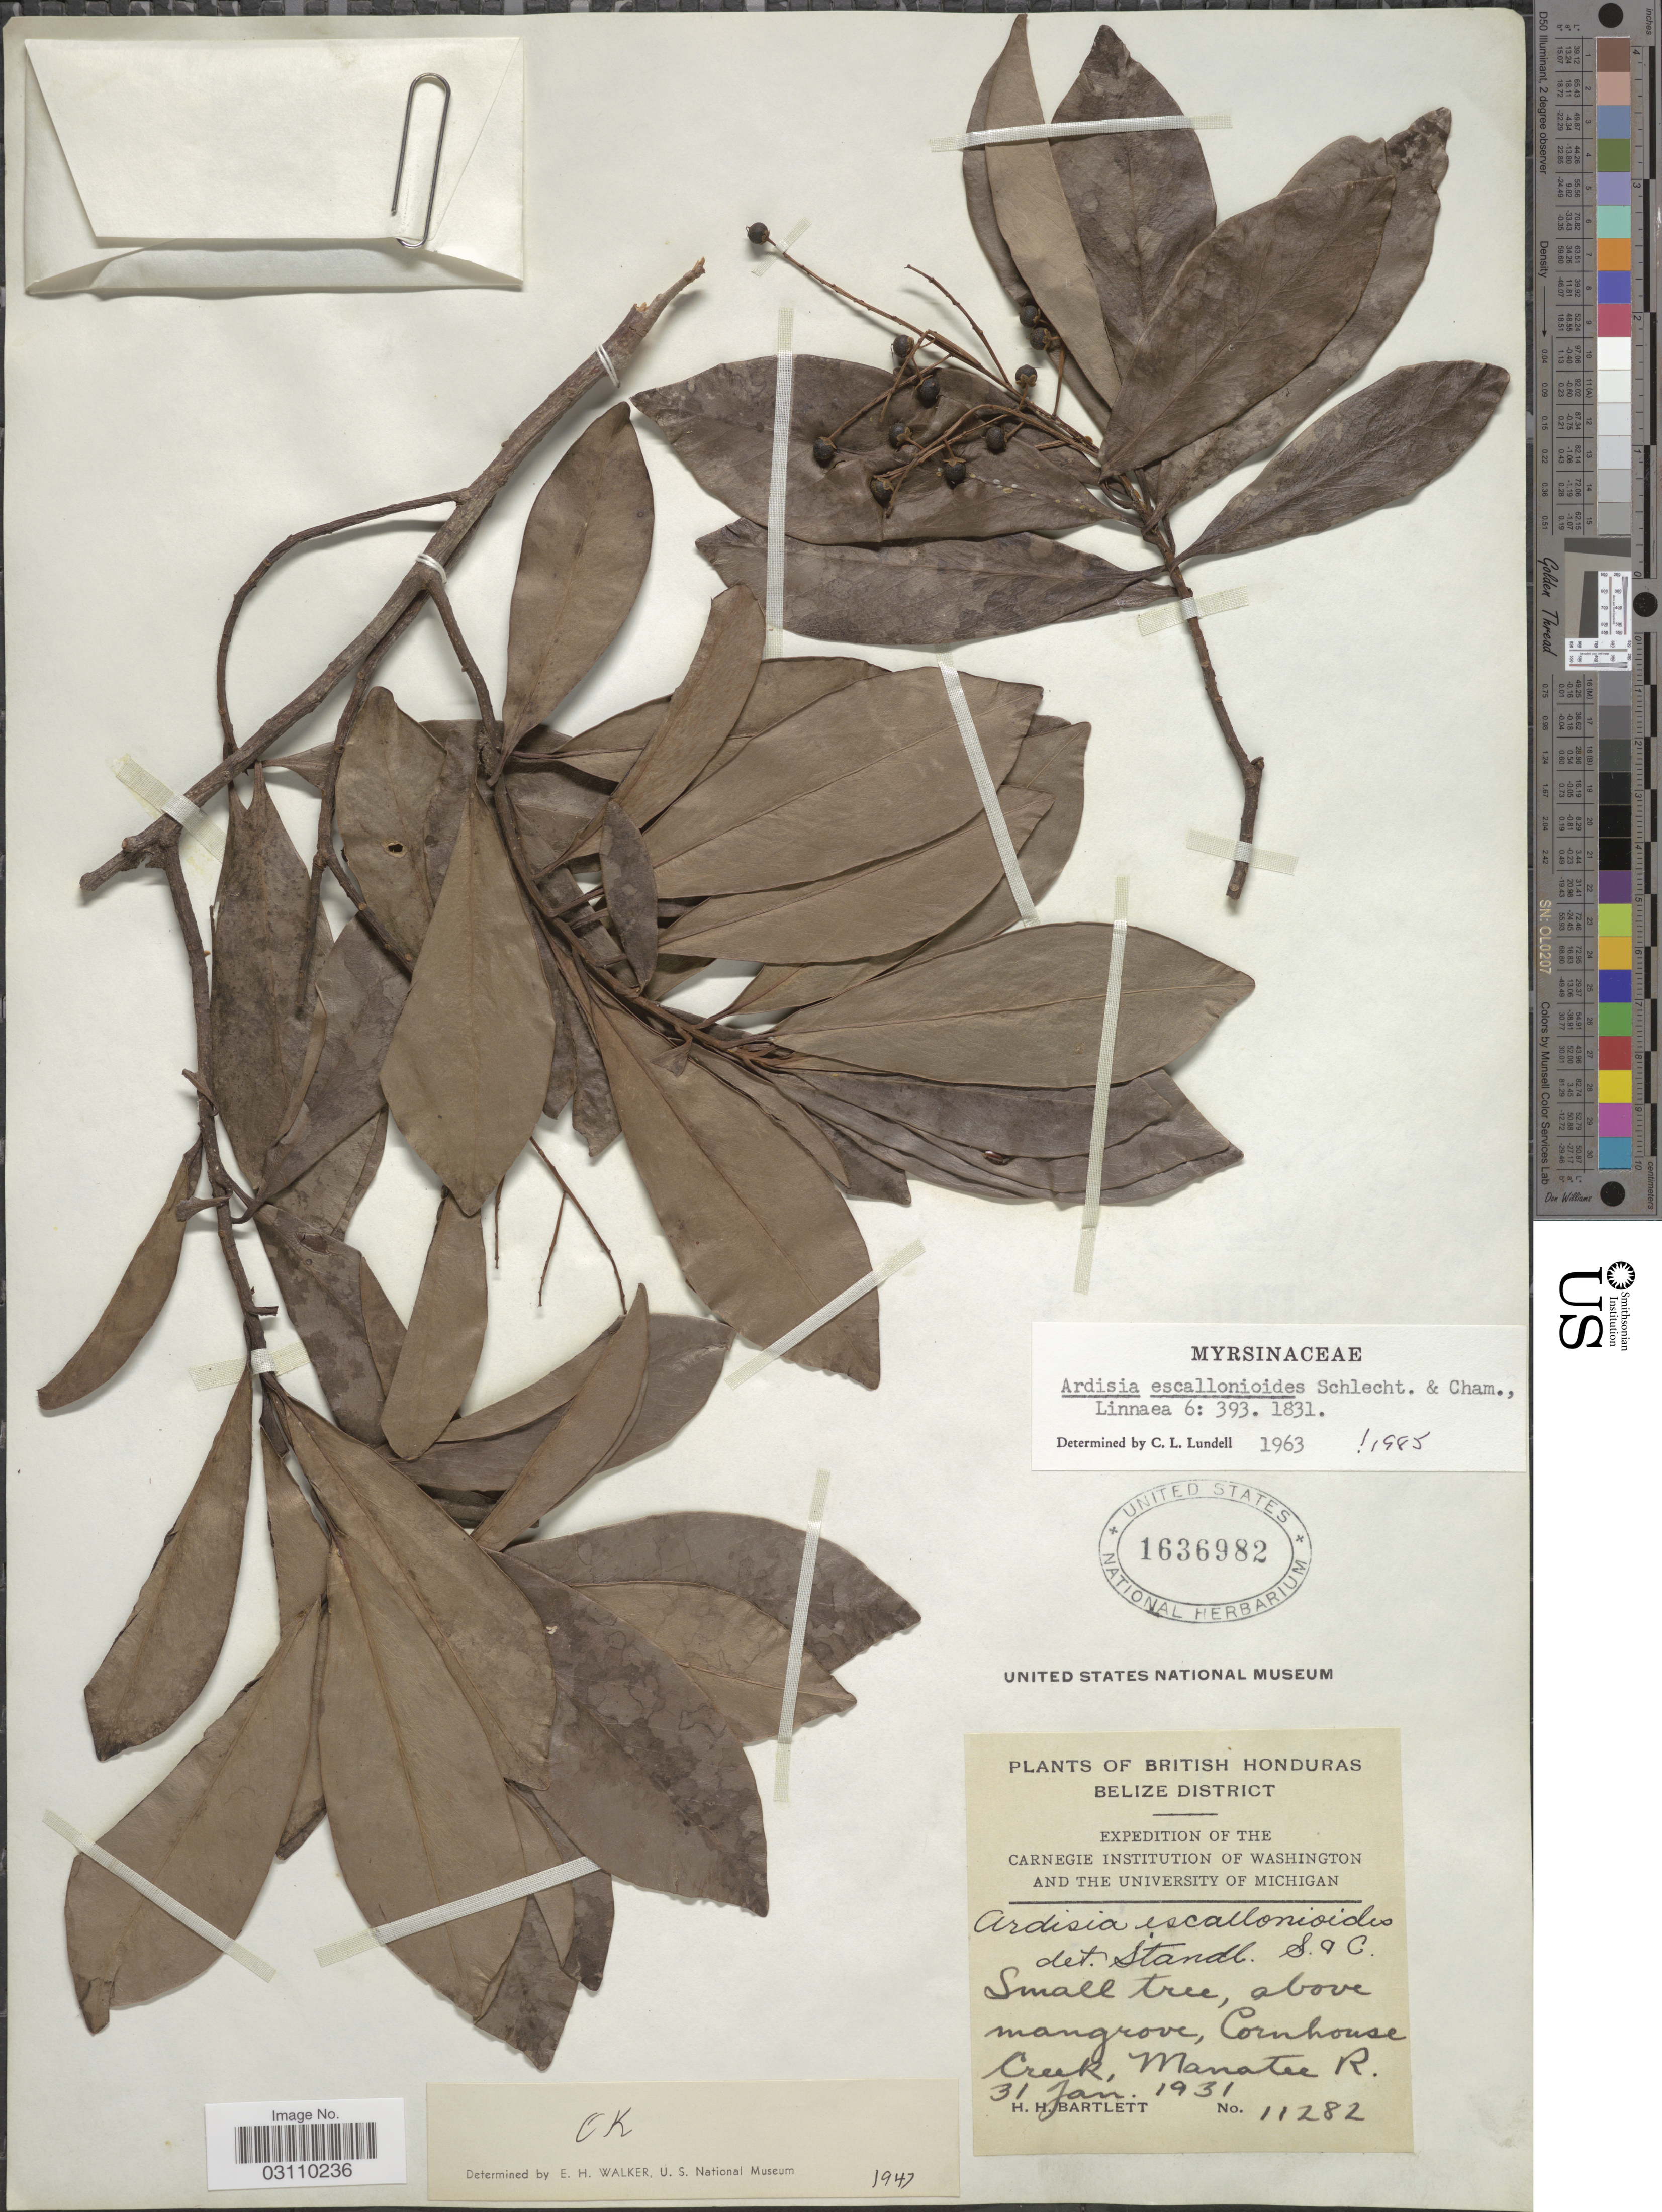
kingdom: Plantae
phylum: Tracheophyta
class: Magnoliopsida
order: Ericales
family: Primulaceae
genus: Ardisia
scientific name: Ardisia escallonioides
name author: Schltdl. & Cham.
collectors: H. H. Bartlett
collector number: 11282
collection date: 1931-01-31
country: Belize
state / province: Belize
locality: British Honduras, Belize District, Small tree, above mangrove, Cornhouse Creek, Manatee R.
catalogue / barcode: US 1636982